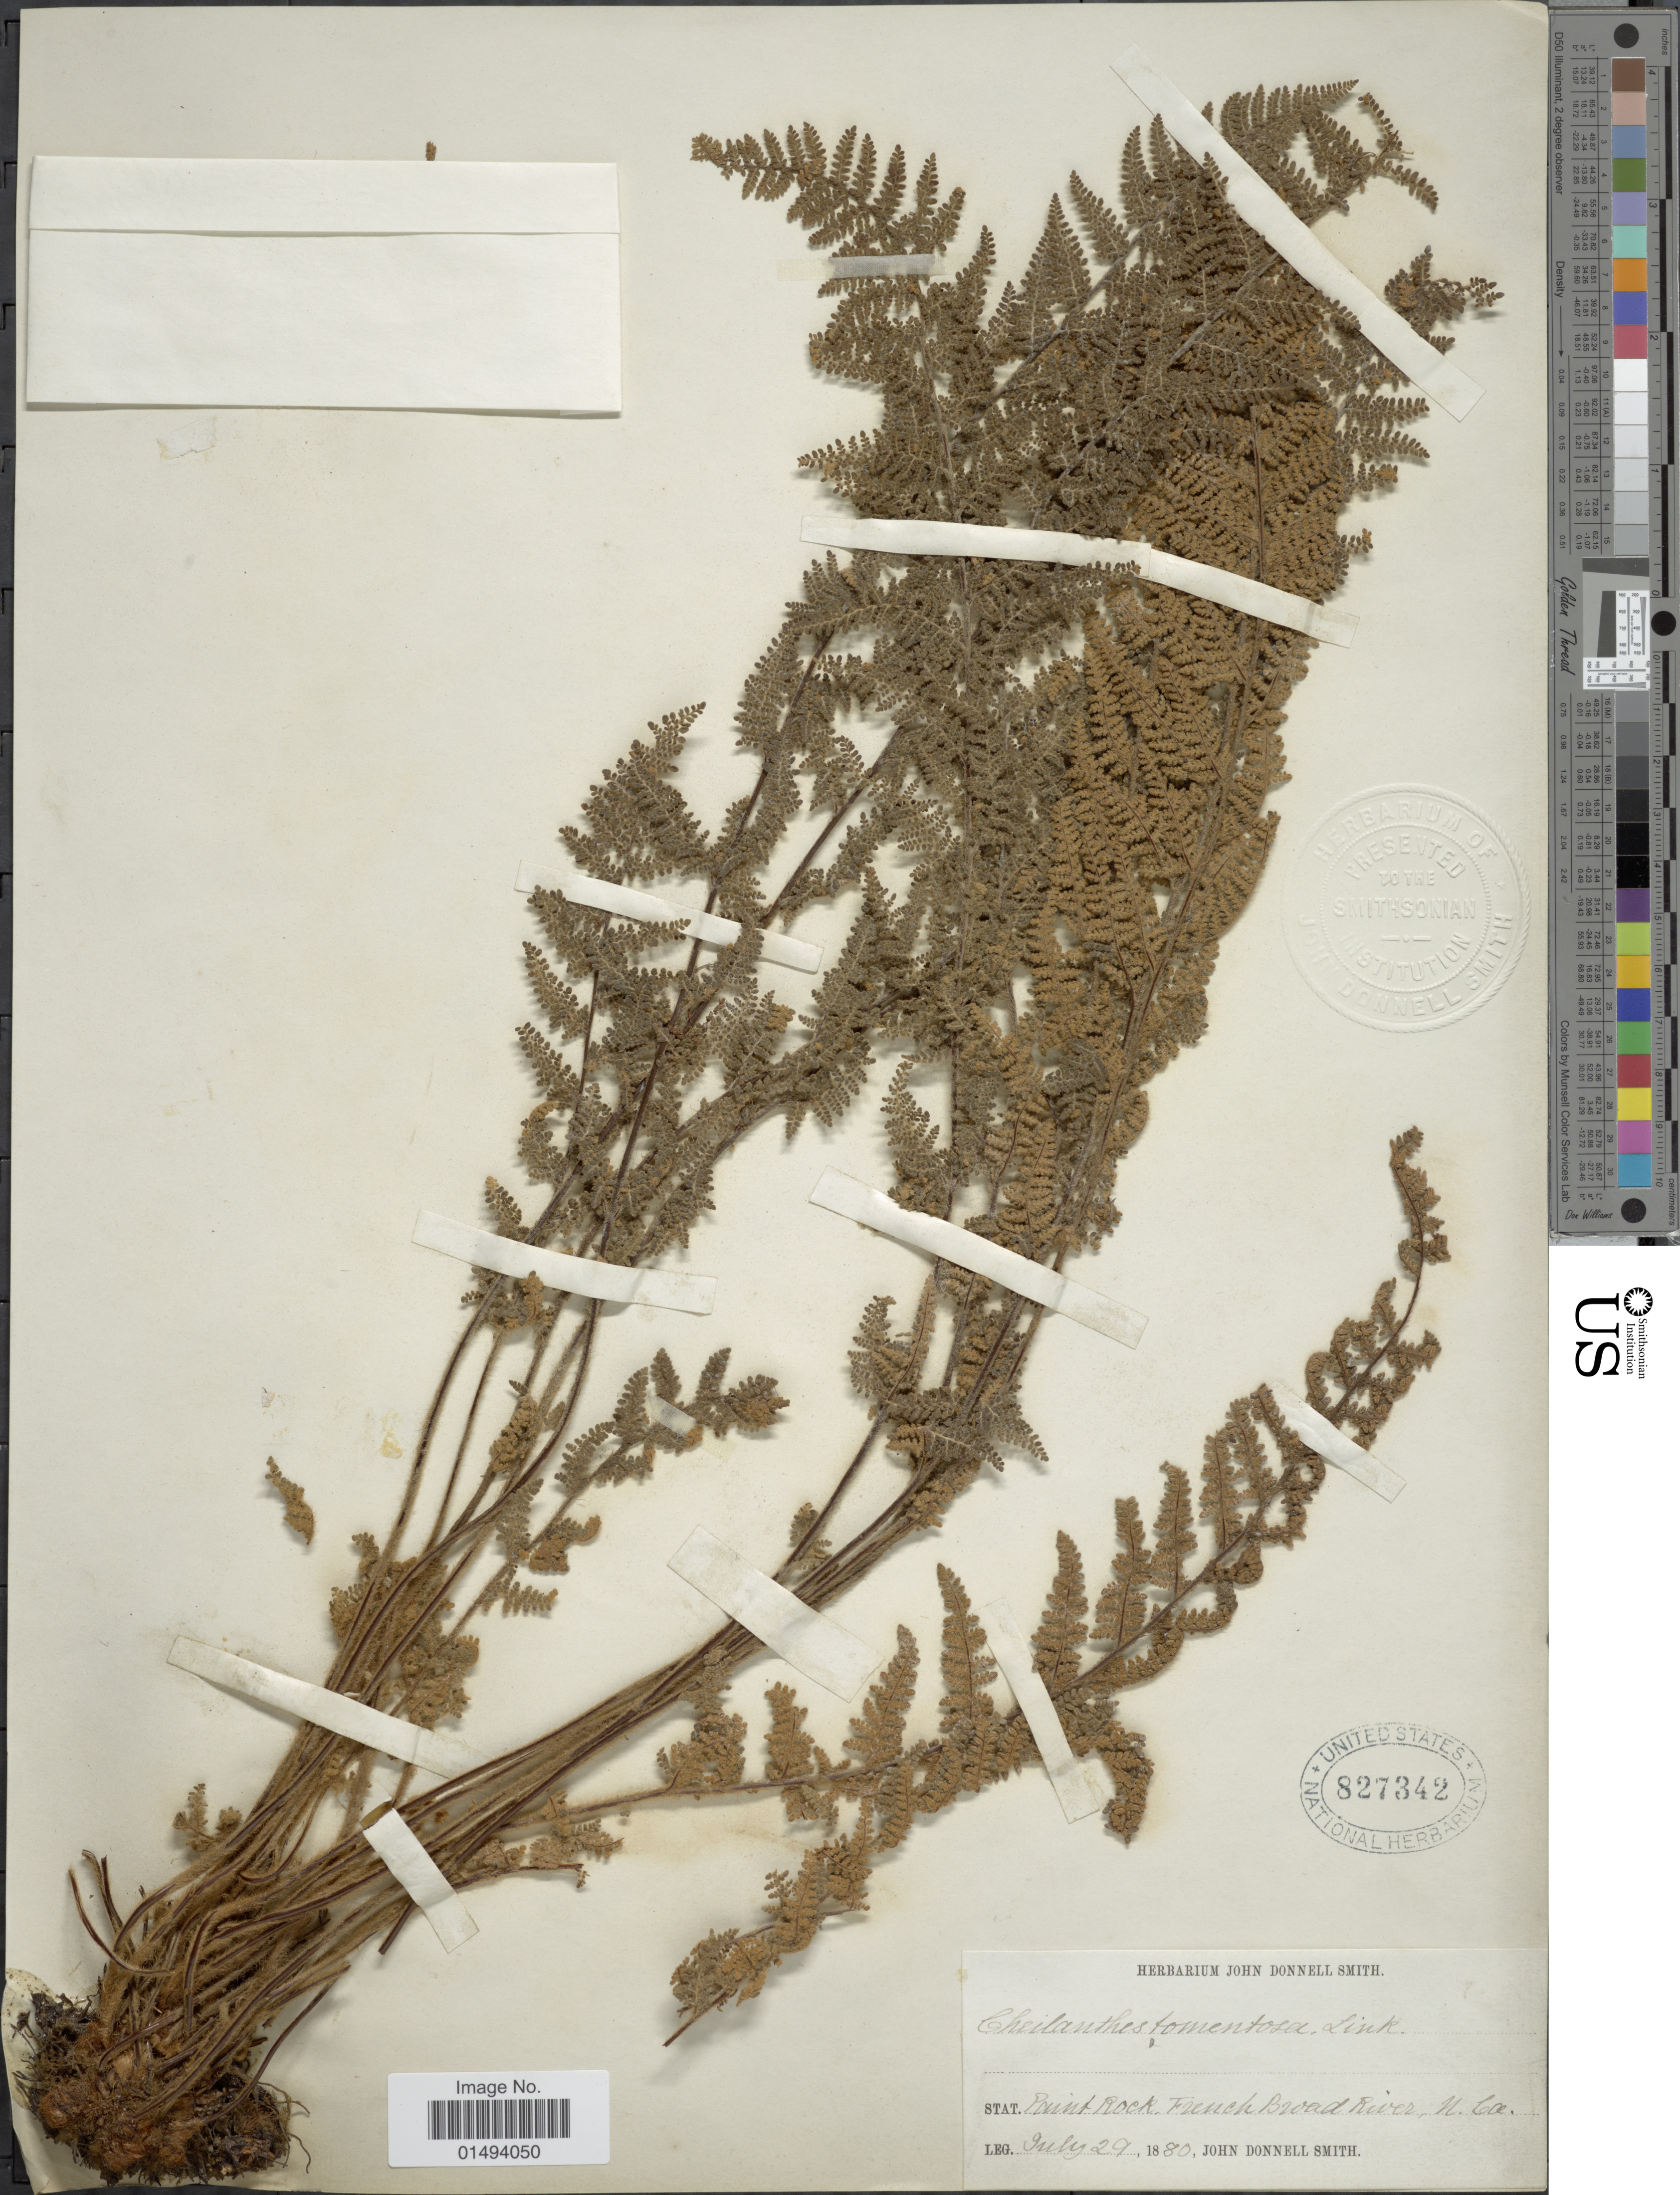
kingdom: Plantae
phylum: Tracheophyta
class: Polypodiopsida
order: Polypodiales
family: Pteridaceae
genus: Myriopteris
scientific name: Myriopteris tomentosa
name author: (Link) Fée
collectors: J. Donnell Smith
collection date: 1880-07-29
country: United States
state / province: North Carolina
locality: Paint Rock, French Broad River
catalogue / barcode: US 827342